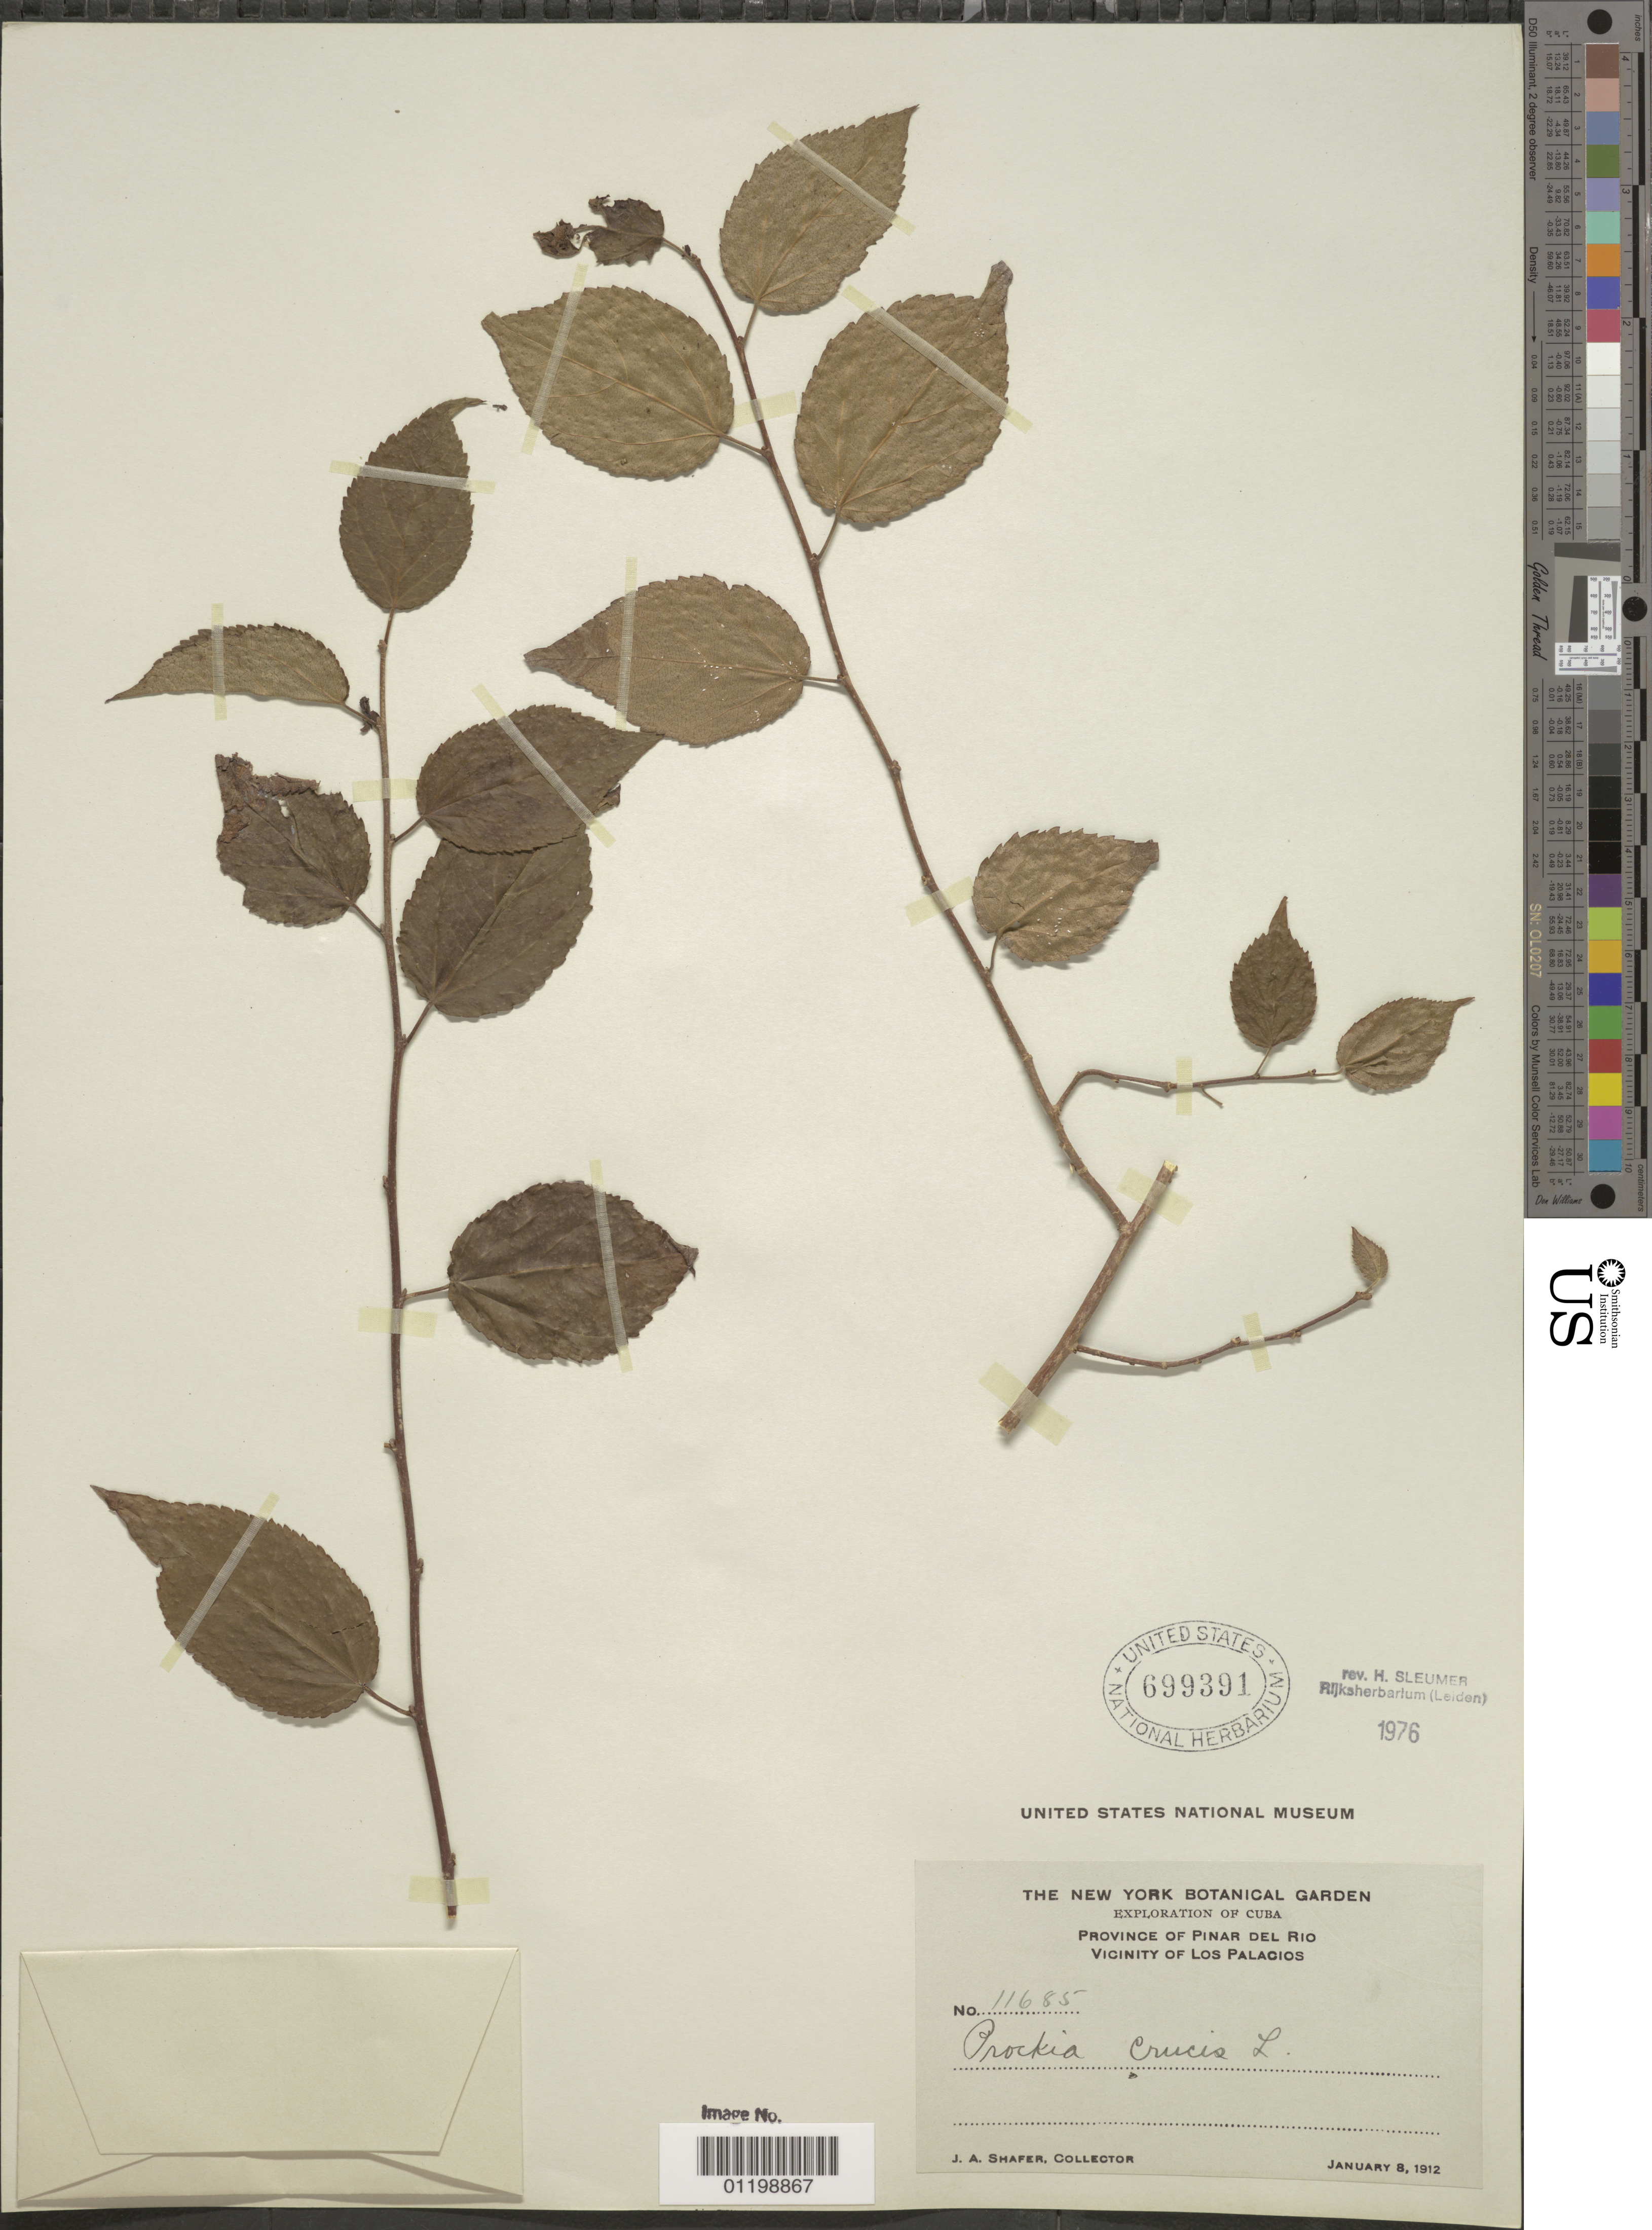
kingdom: Plantae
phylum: Tracheophyta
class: Magnoliopsida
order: Malpighiales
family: Salicaceae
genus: Prockia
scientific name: Prockia crucis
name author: P. Browne ex L.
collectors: J. A. Shafer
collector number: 11685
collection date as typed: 08 Jan 1912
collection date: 1912-01-08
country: Cuba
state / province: Pinar del Río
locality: Vicinity of Los Palacios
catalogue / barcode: US 699391